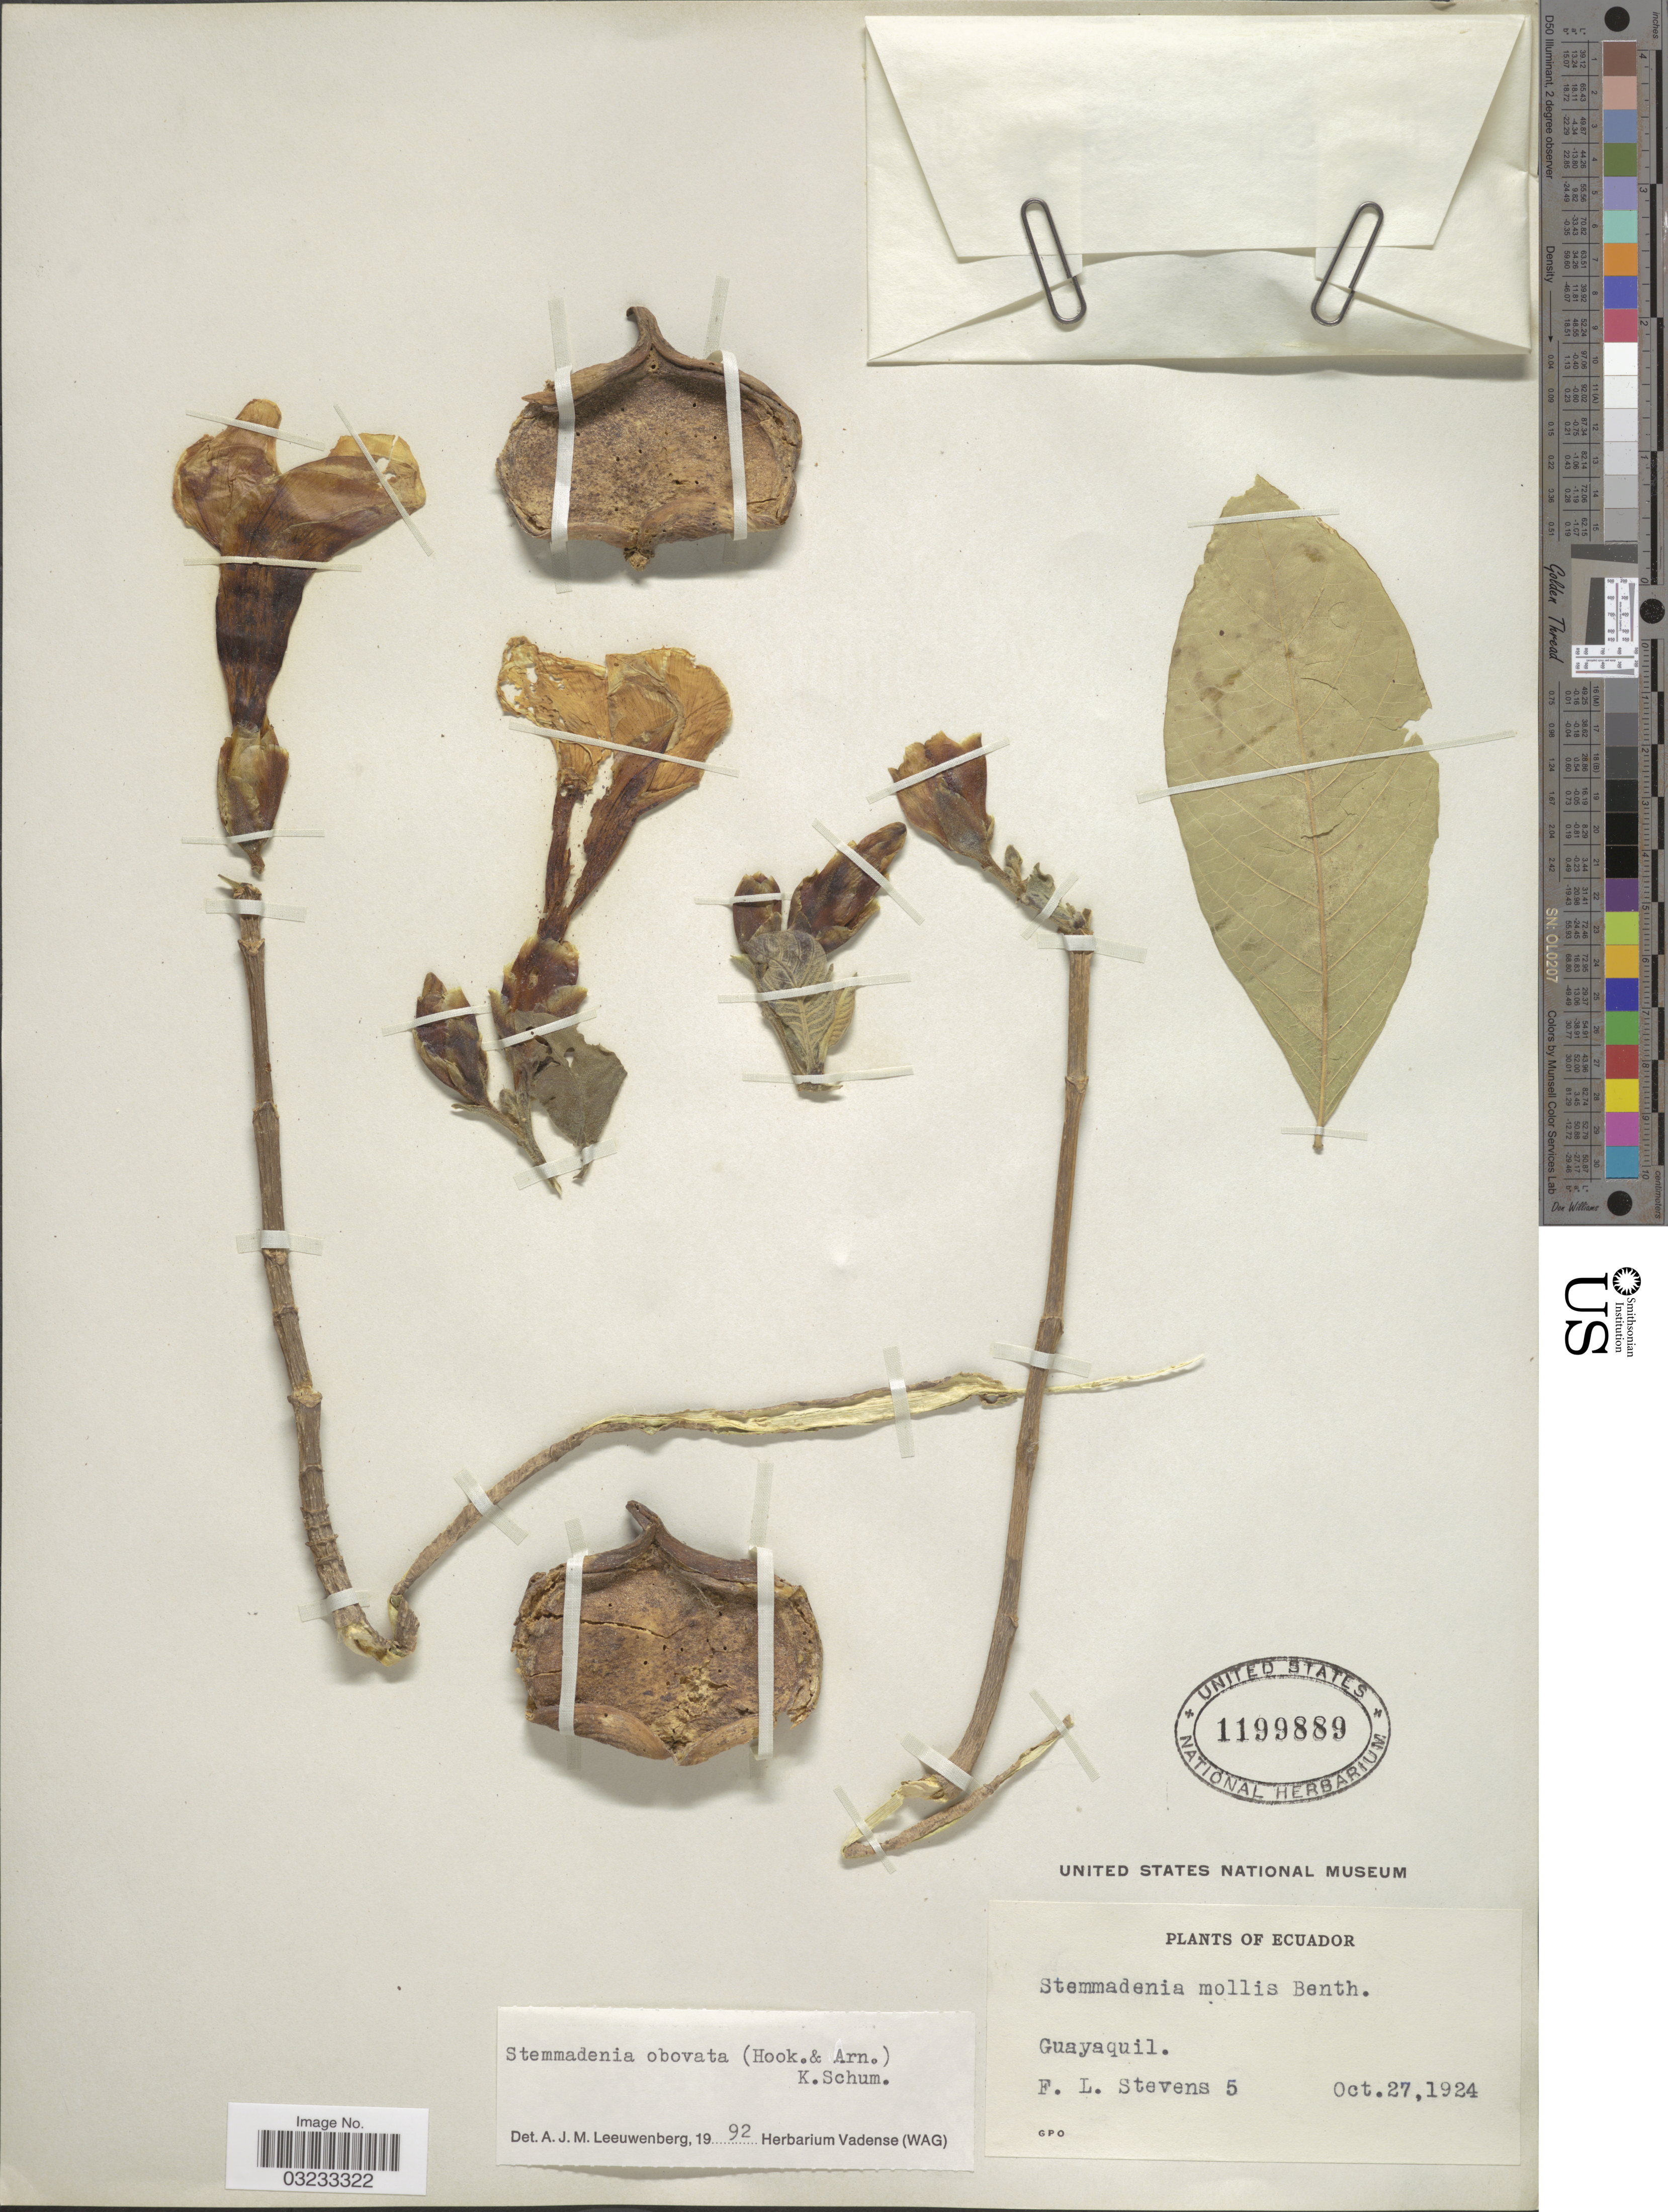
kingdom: Plantae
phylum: Tracheophyta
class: Magnoliopsida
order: Gentianales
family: Apocynaceae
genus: Stemmadenia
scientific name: Stemmadenia obovata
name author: (Hook. & Arn.) K. Schum.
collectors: F. L. Stevens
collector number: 5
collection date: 1924-10-27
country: Ecuador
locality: Guayaquil.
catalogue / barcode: US 1199889